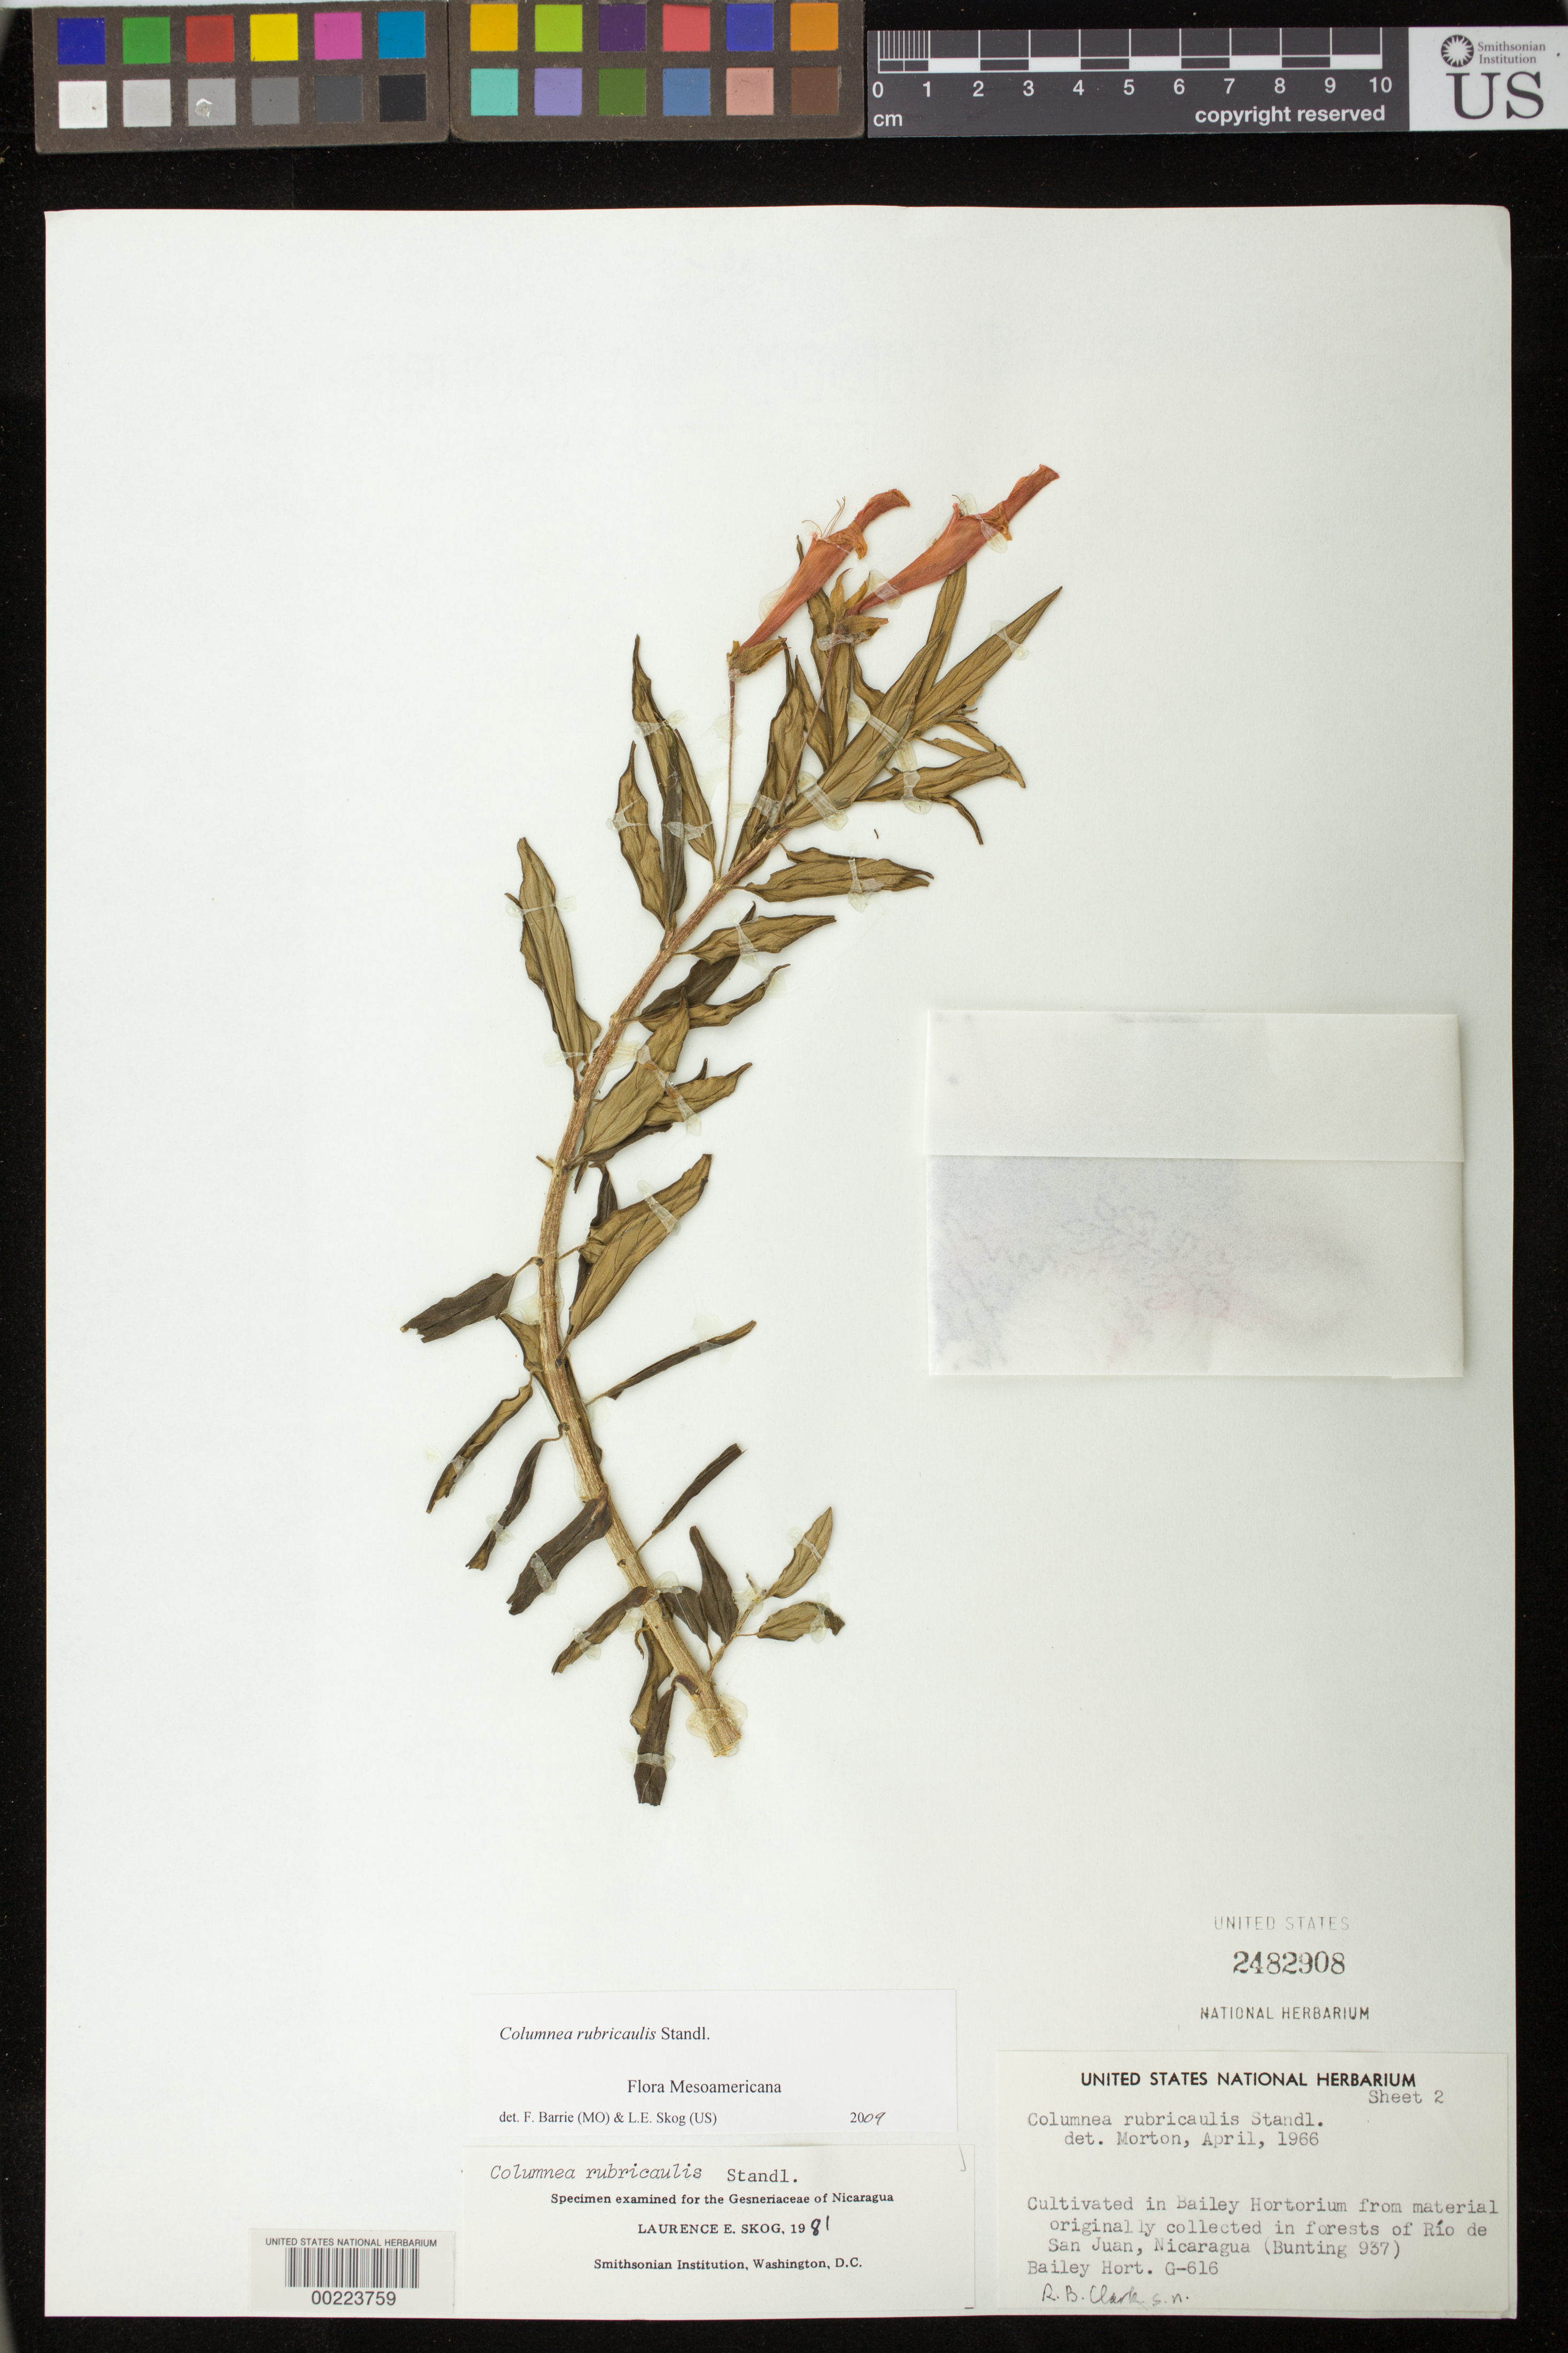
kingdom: Plantae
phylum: Tracheophyta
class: Magnoliopsida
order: Lamiales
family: Gesneriaceae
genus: Columnea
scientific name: Columnea rubricaulis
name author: Standl.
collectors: R. B. Clark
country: Nicaragua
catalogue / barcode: US 2482908